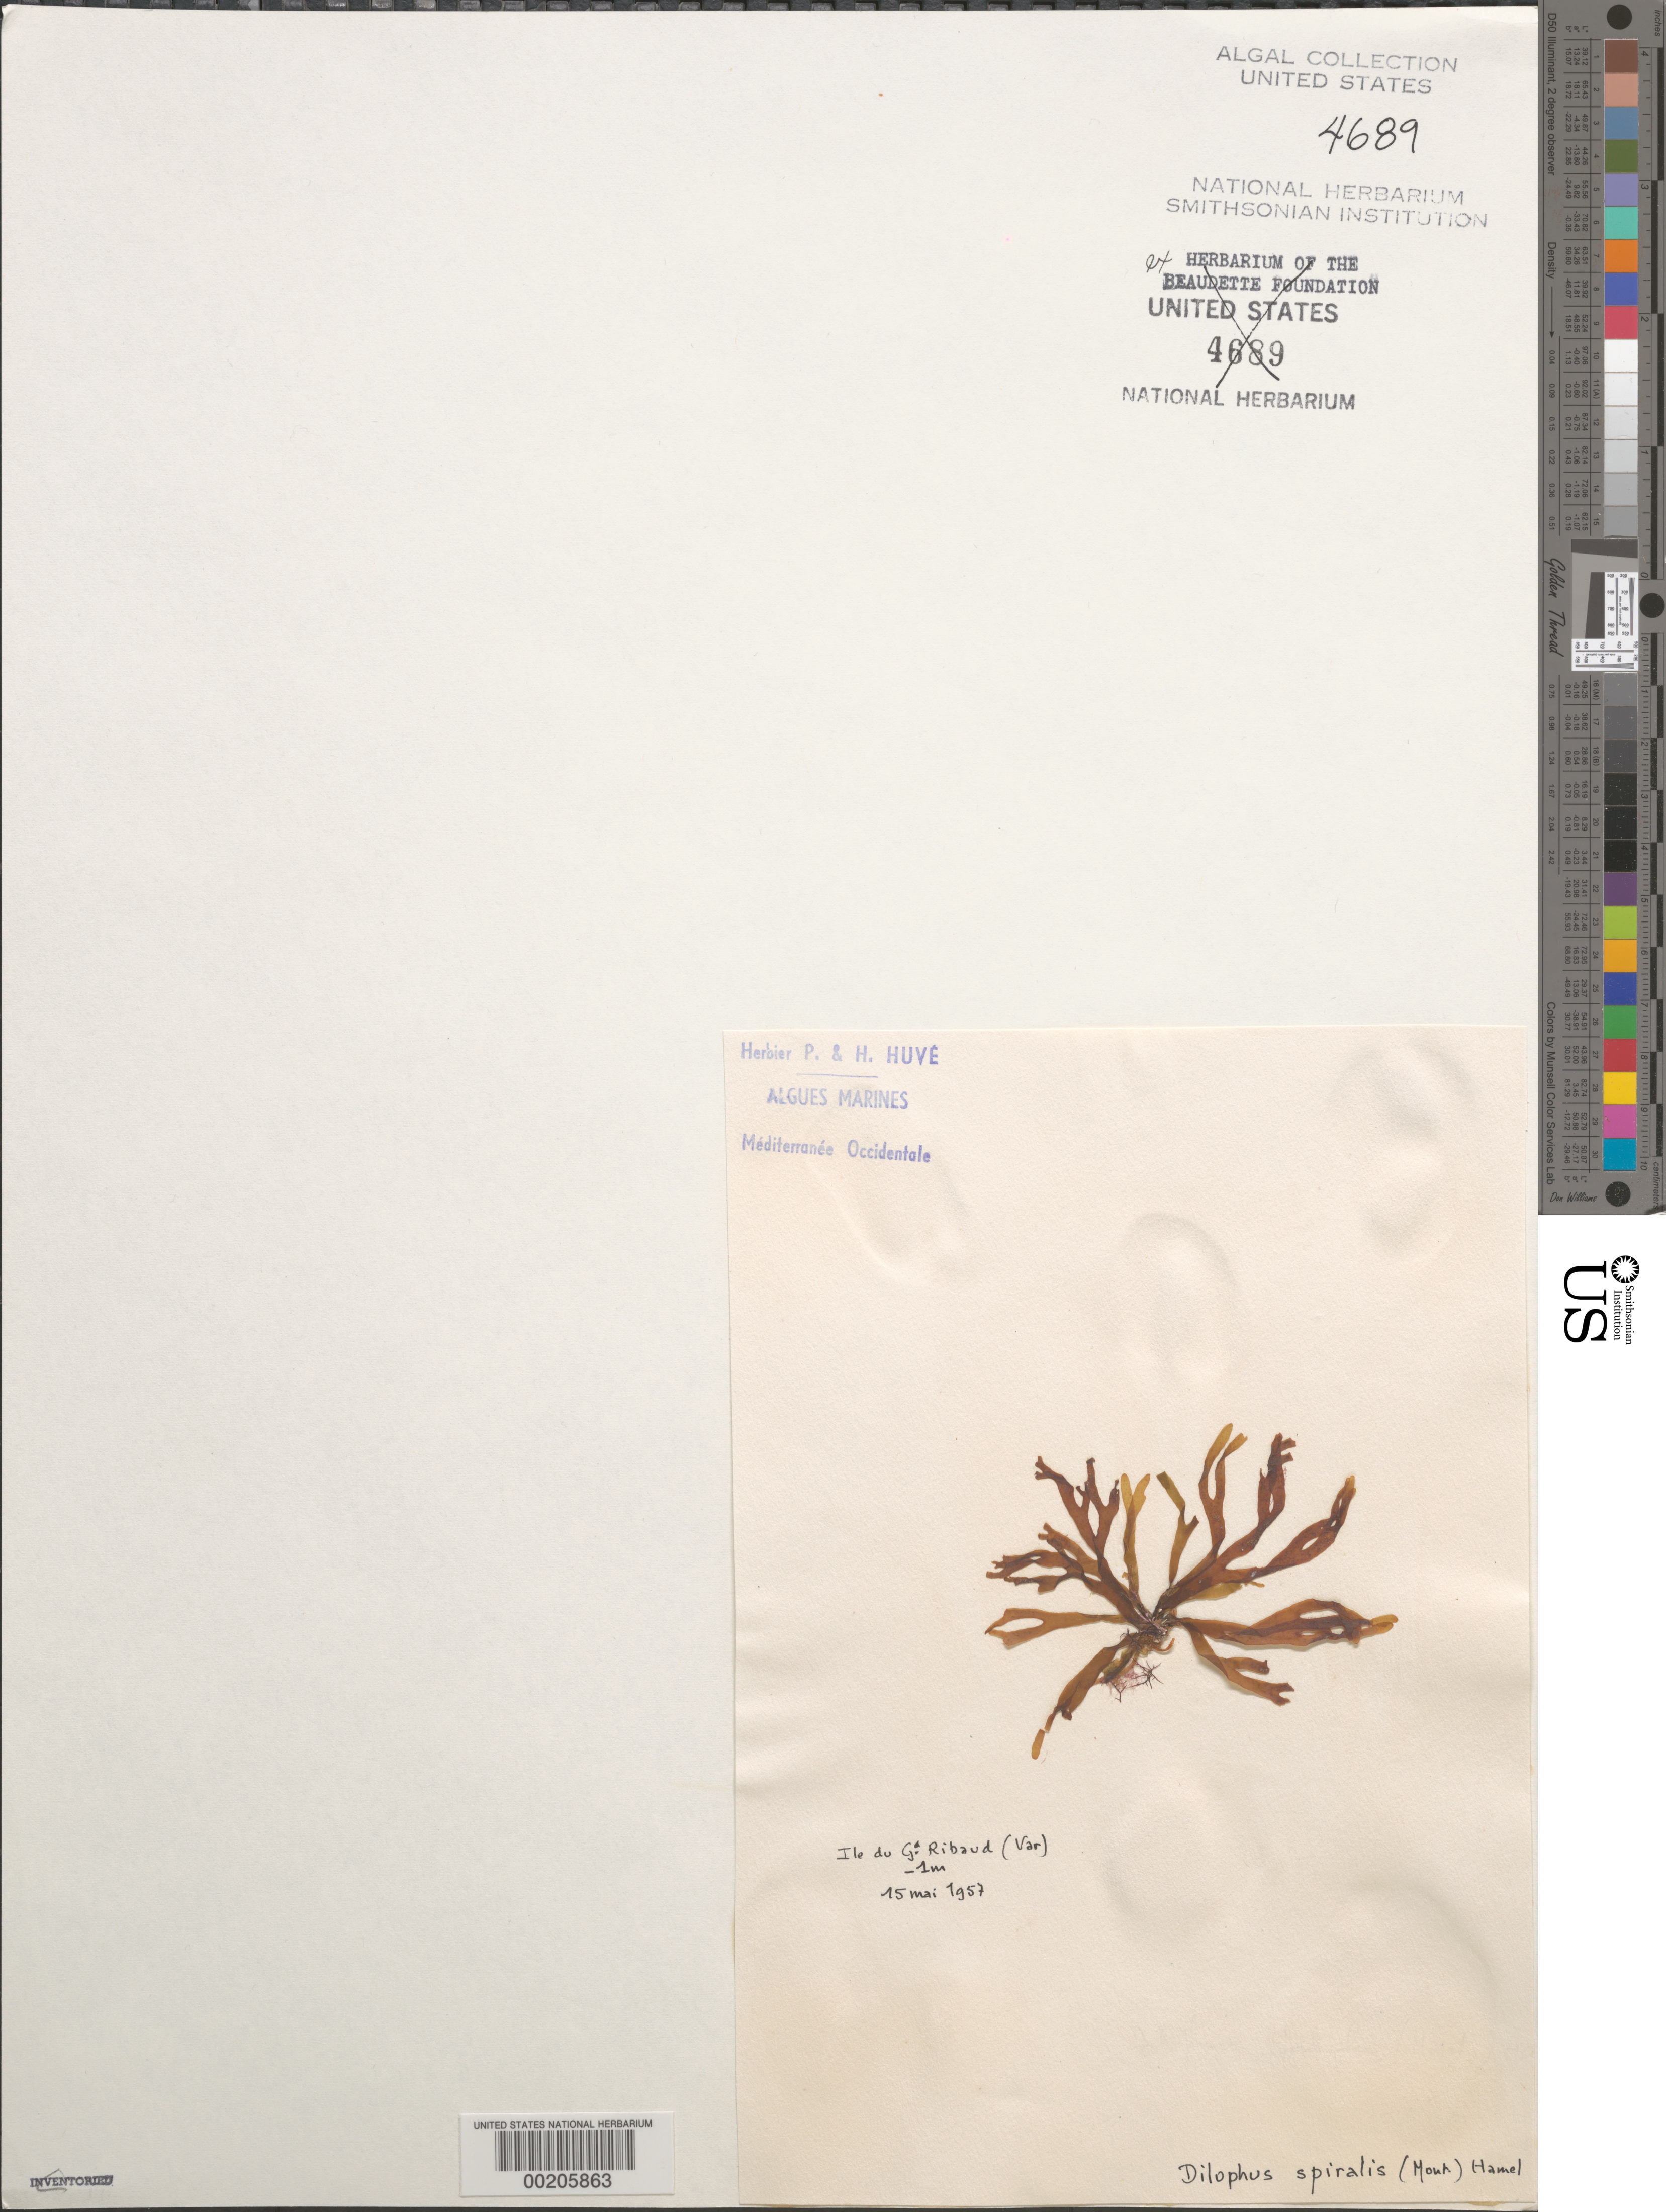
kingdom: Chromista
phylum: Ochrophyta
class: Phaeophyceae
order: Dictyotales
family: Dictyotaceae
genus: Dictyota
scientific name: Dictyota spiralis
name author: Mont.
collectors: P. Huve & H. Huve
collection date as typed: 15 May 1957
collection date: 1957-05-15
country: France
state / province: Provence-Alpes-Côte d'Azur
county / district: Var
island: Ile du Grand Ribaud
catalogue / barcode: US 4689